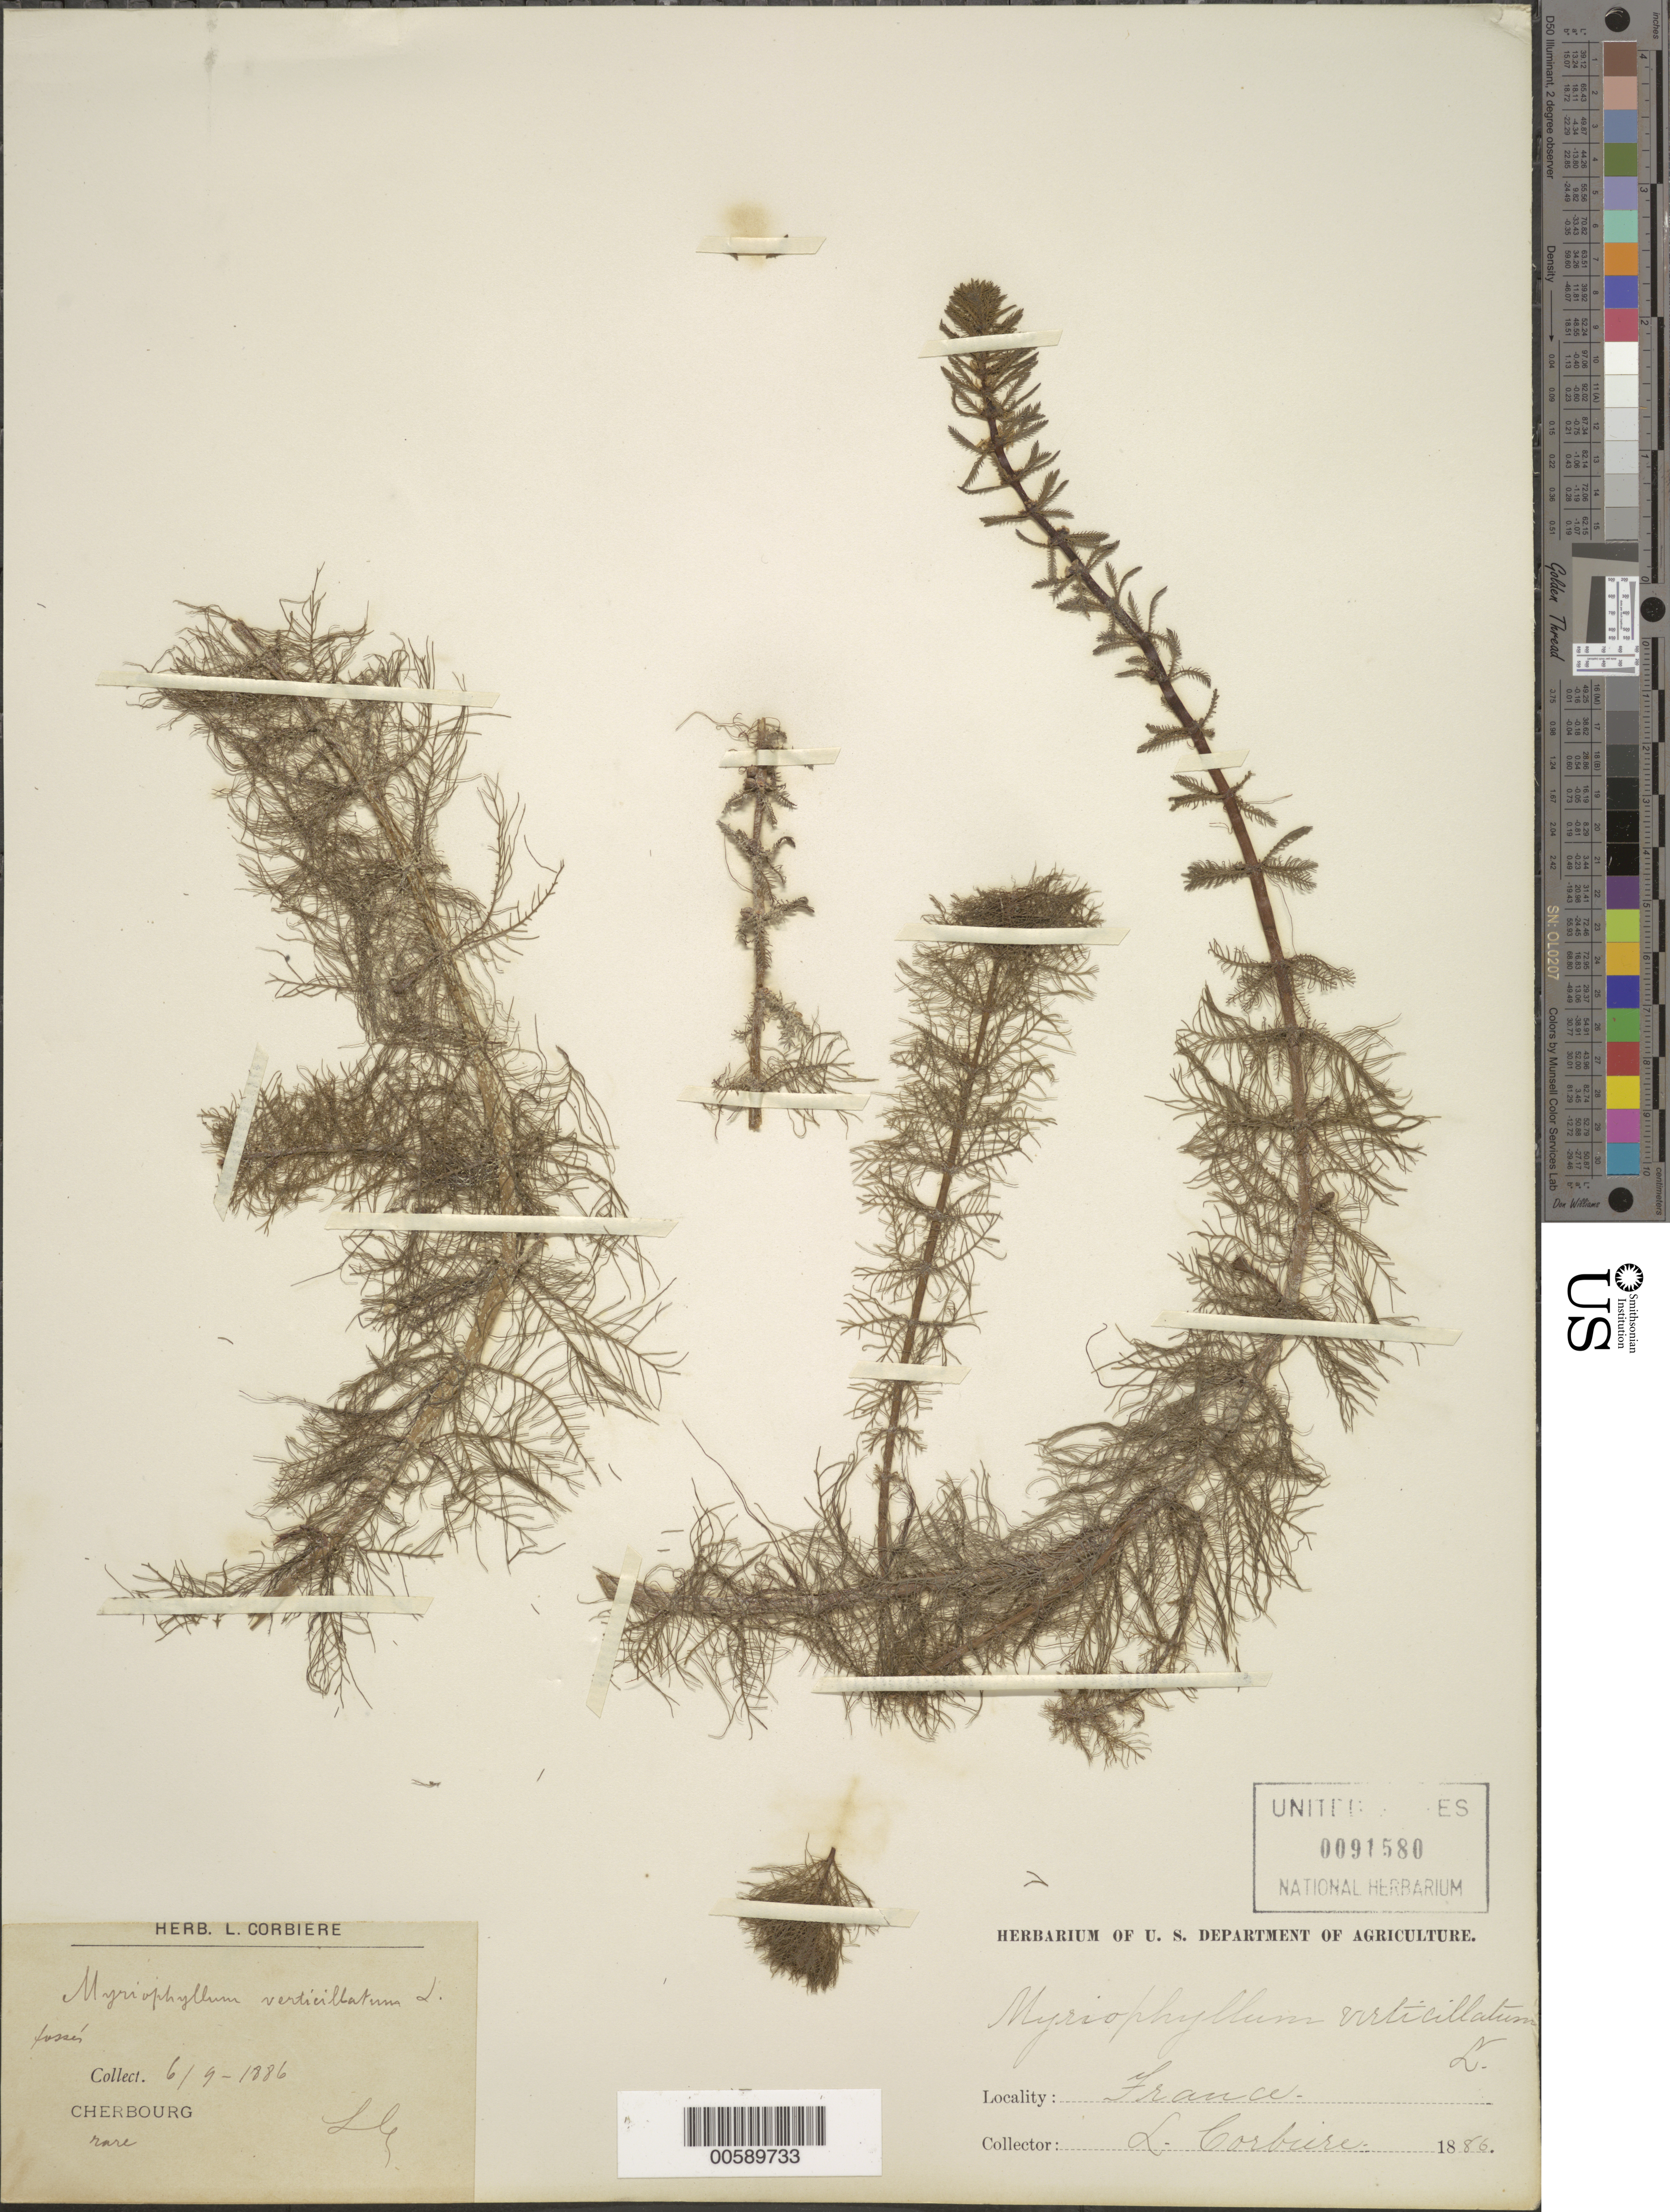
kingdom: Plantae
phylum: Tracheophyta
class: Magnoliopsida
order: Saxifragales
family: Haloragaceae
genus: Myriophyllum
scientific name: Myriophyllum spicatum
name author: L.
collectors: L. Corbière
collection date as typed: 06 Sep 1886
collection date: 1886-09-06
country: France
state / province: Normandie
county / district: Manche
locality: Cherbourg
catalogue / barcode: US 91580